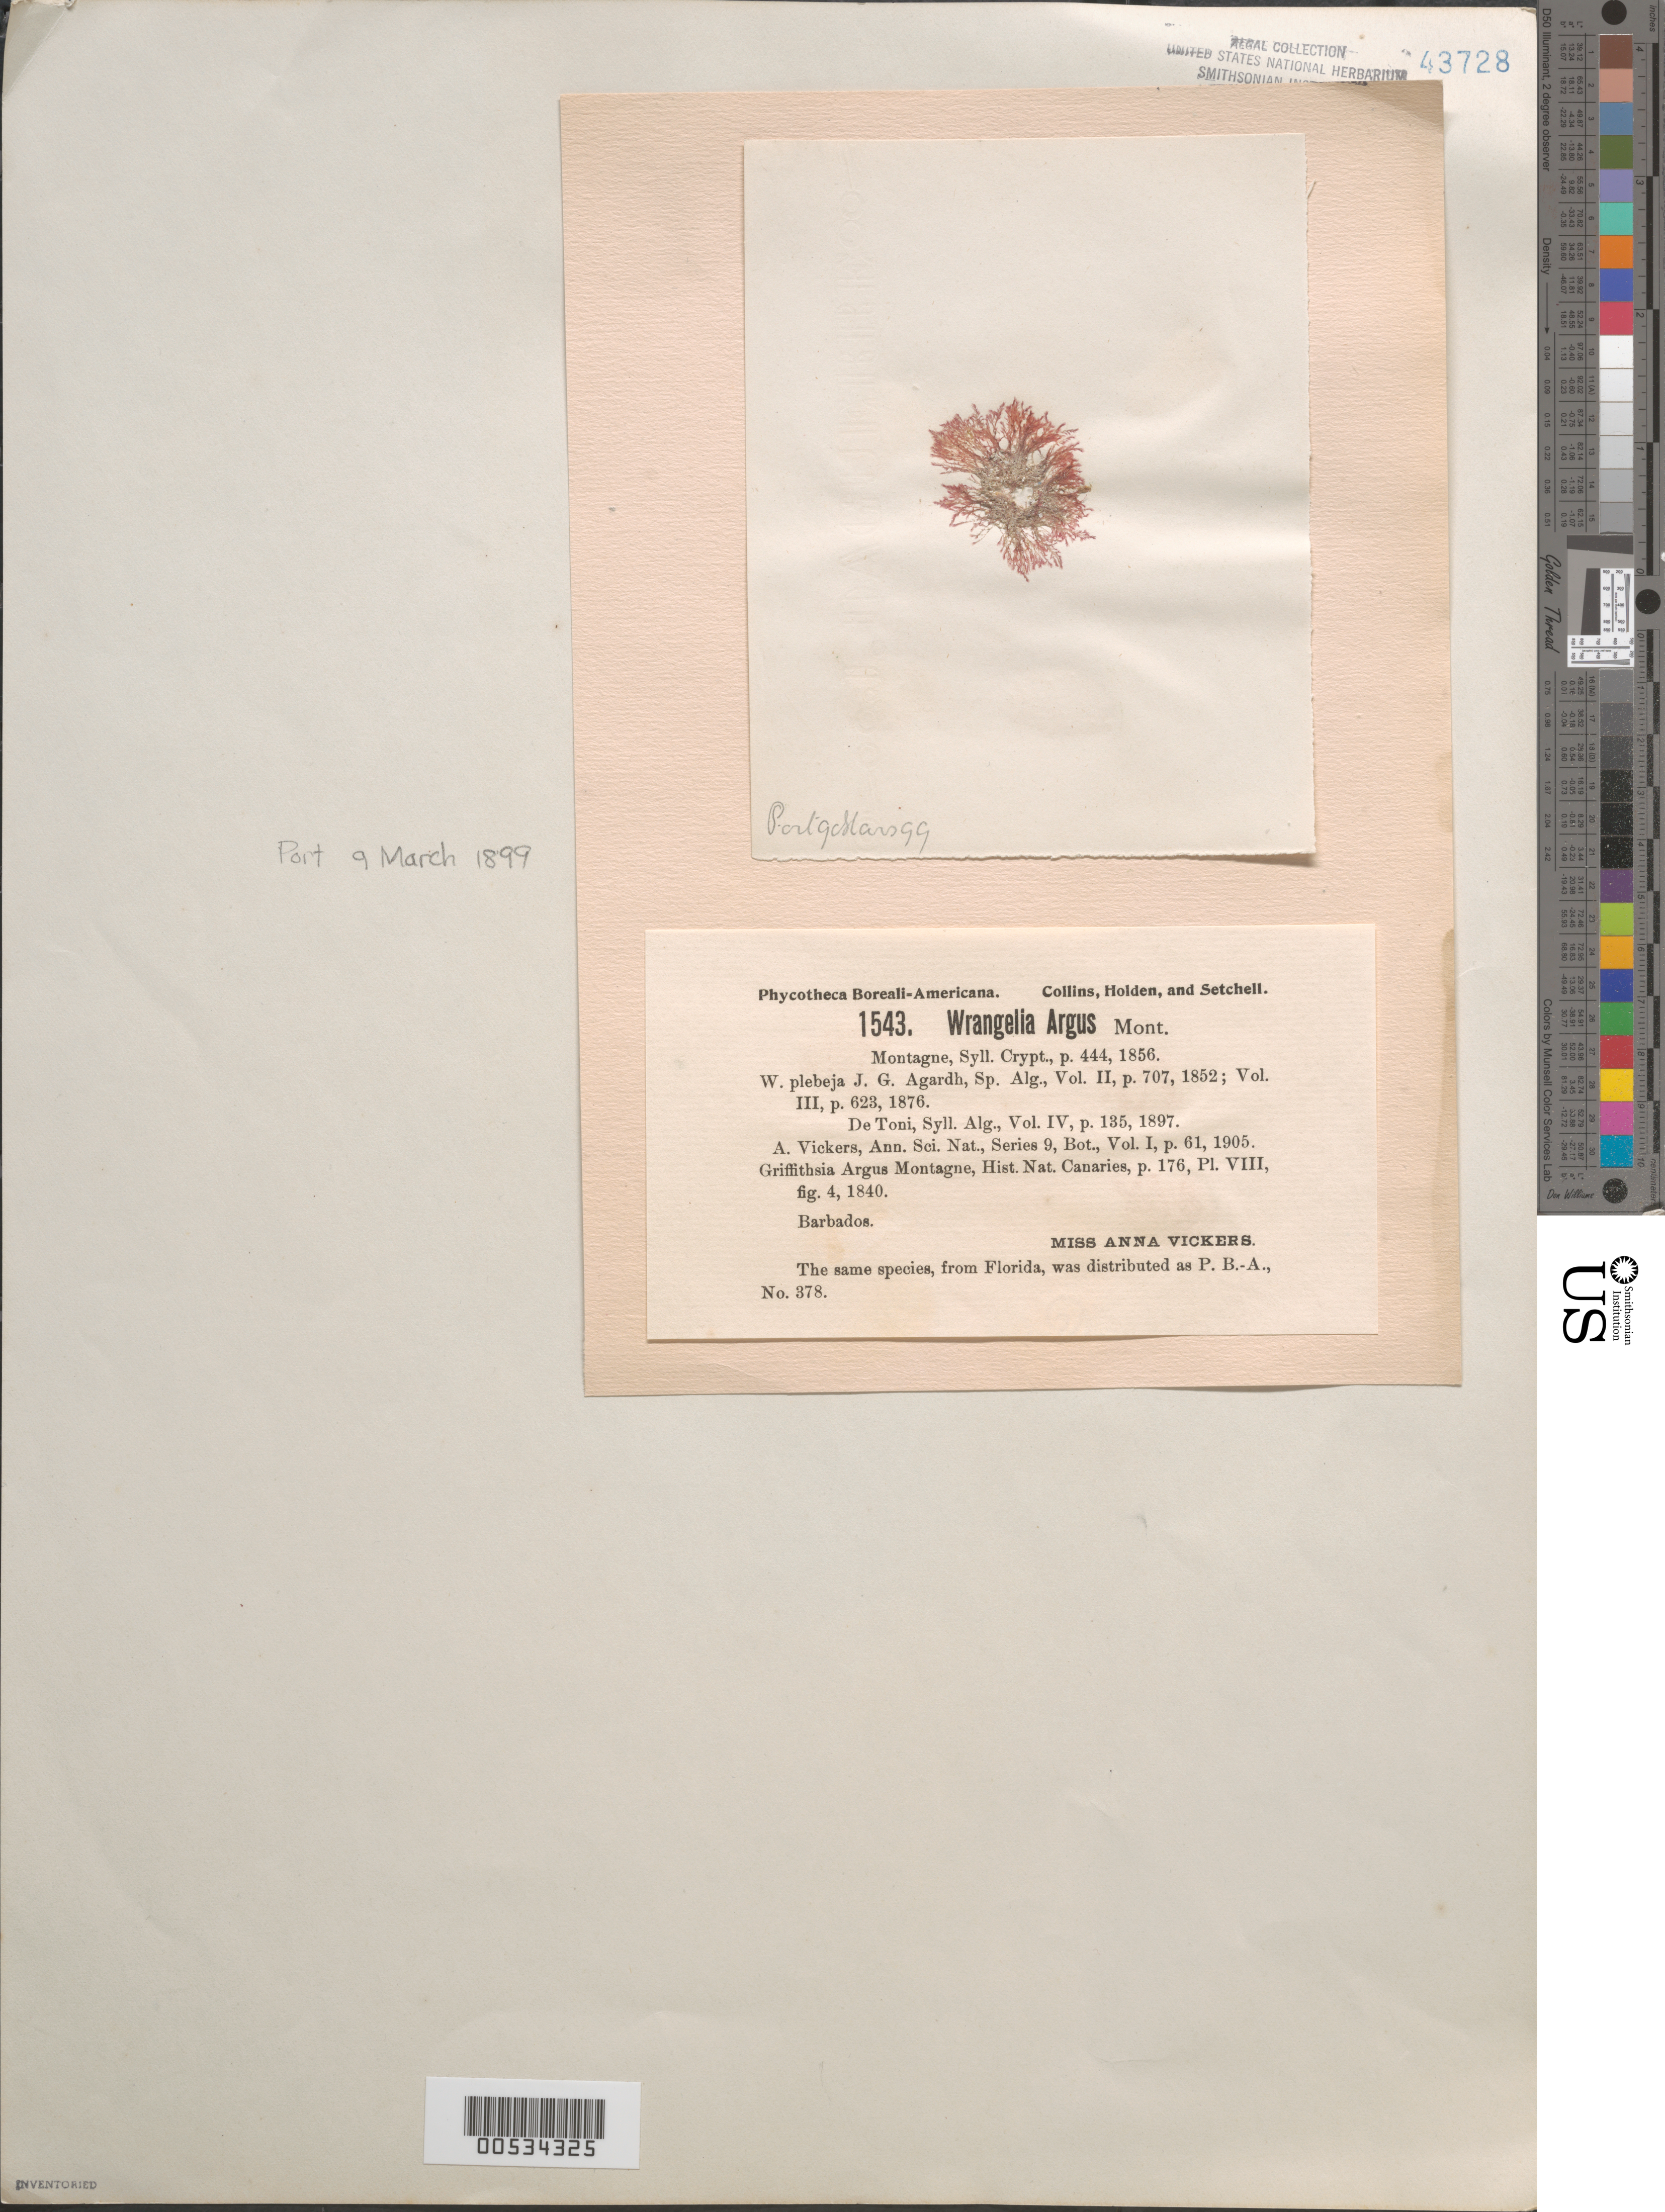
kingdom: Plantae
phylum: Rhodophyta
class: Florideophyceae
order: Ceramiales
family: Wrangeliaceae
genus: Wrangelia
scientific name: Wrangelia argus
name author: (Mont.) Mont.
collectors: A. Vickers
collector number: PB-A 1543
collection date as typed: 09 Mar 1899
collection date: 1899-03-09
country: Barbados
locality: Port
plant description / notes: Collins, Holden & Setchell, Phycotheca Boreali-Americana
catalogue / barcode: US 43728